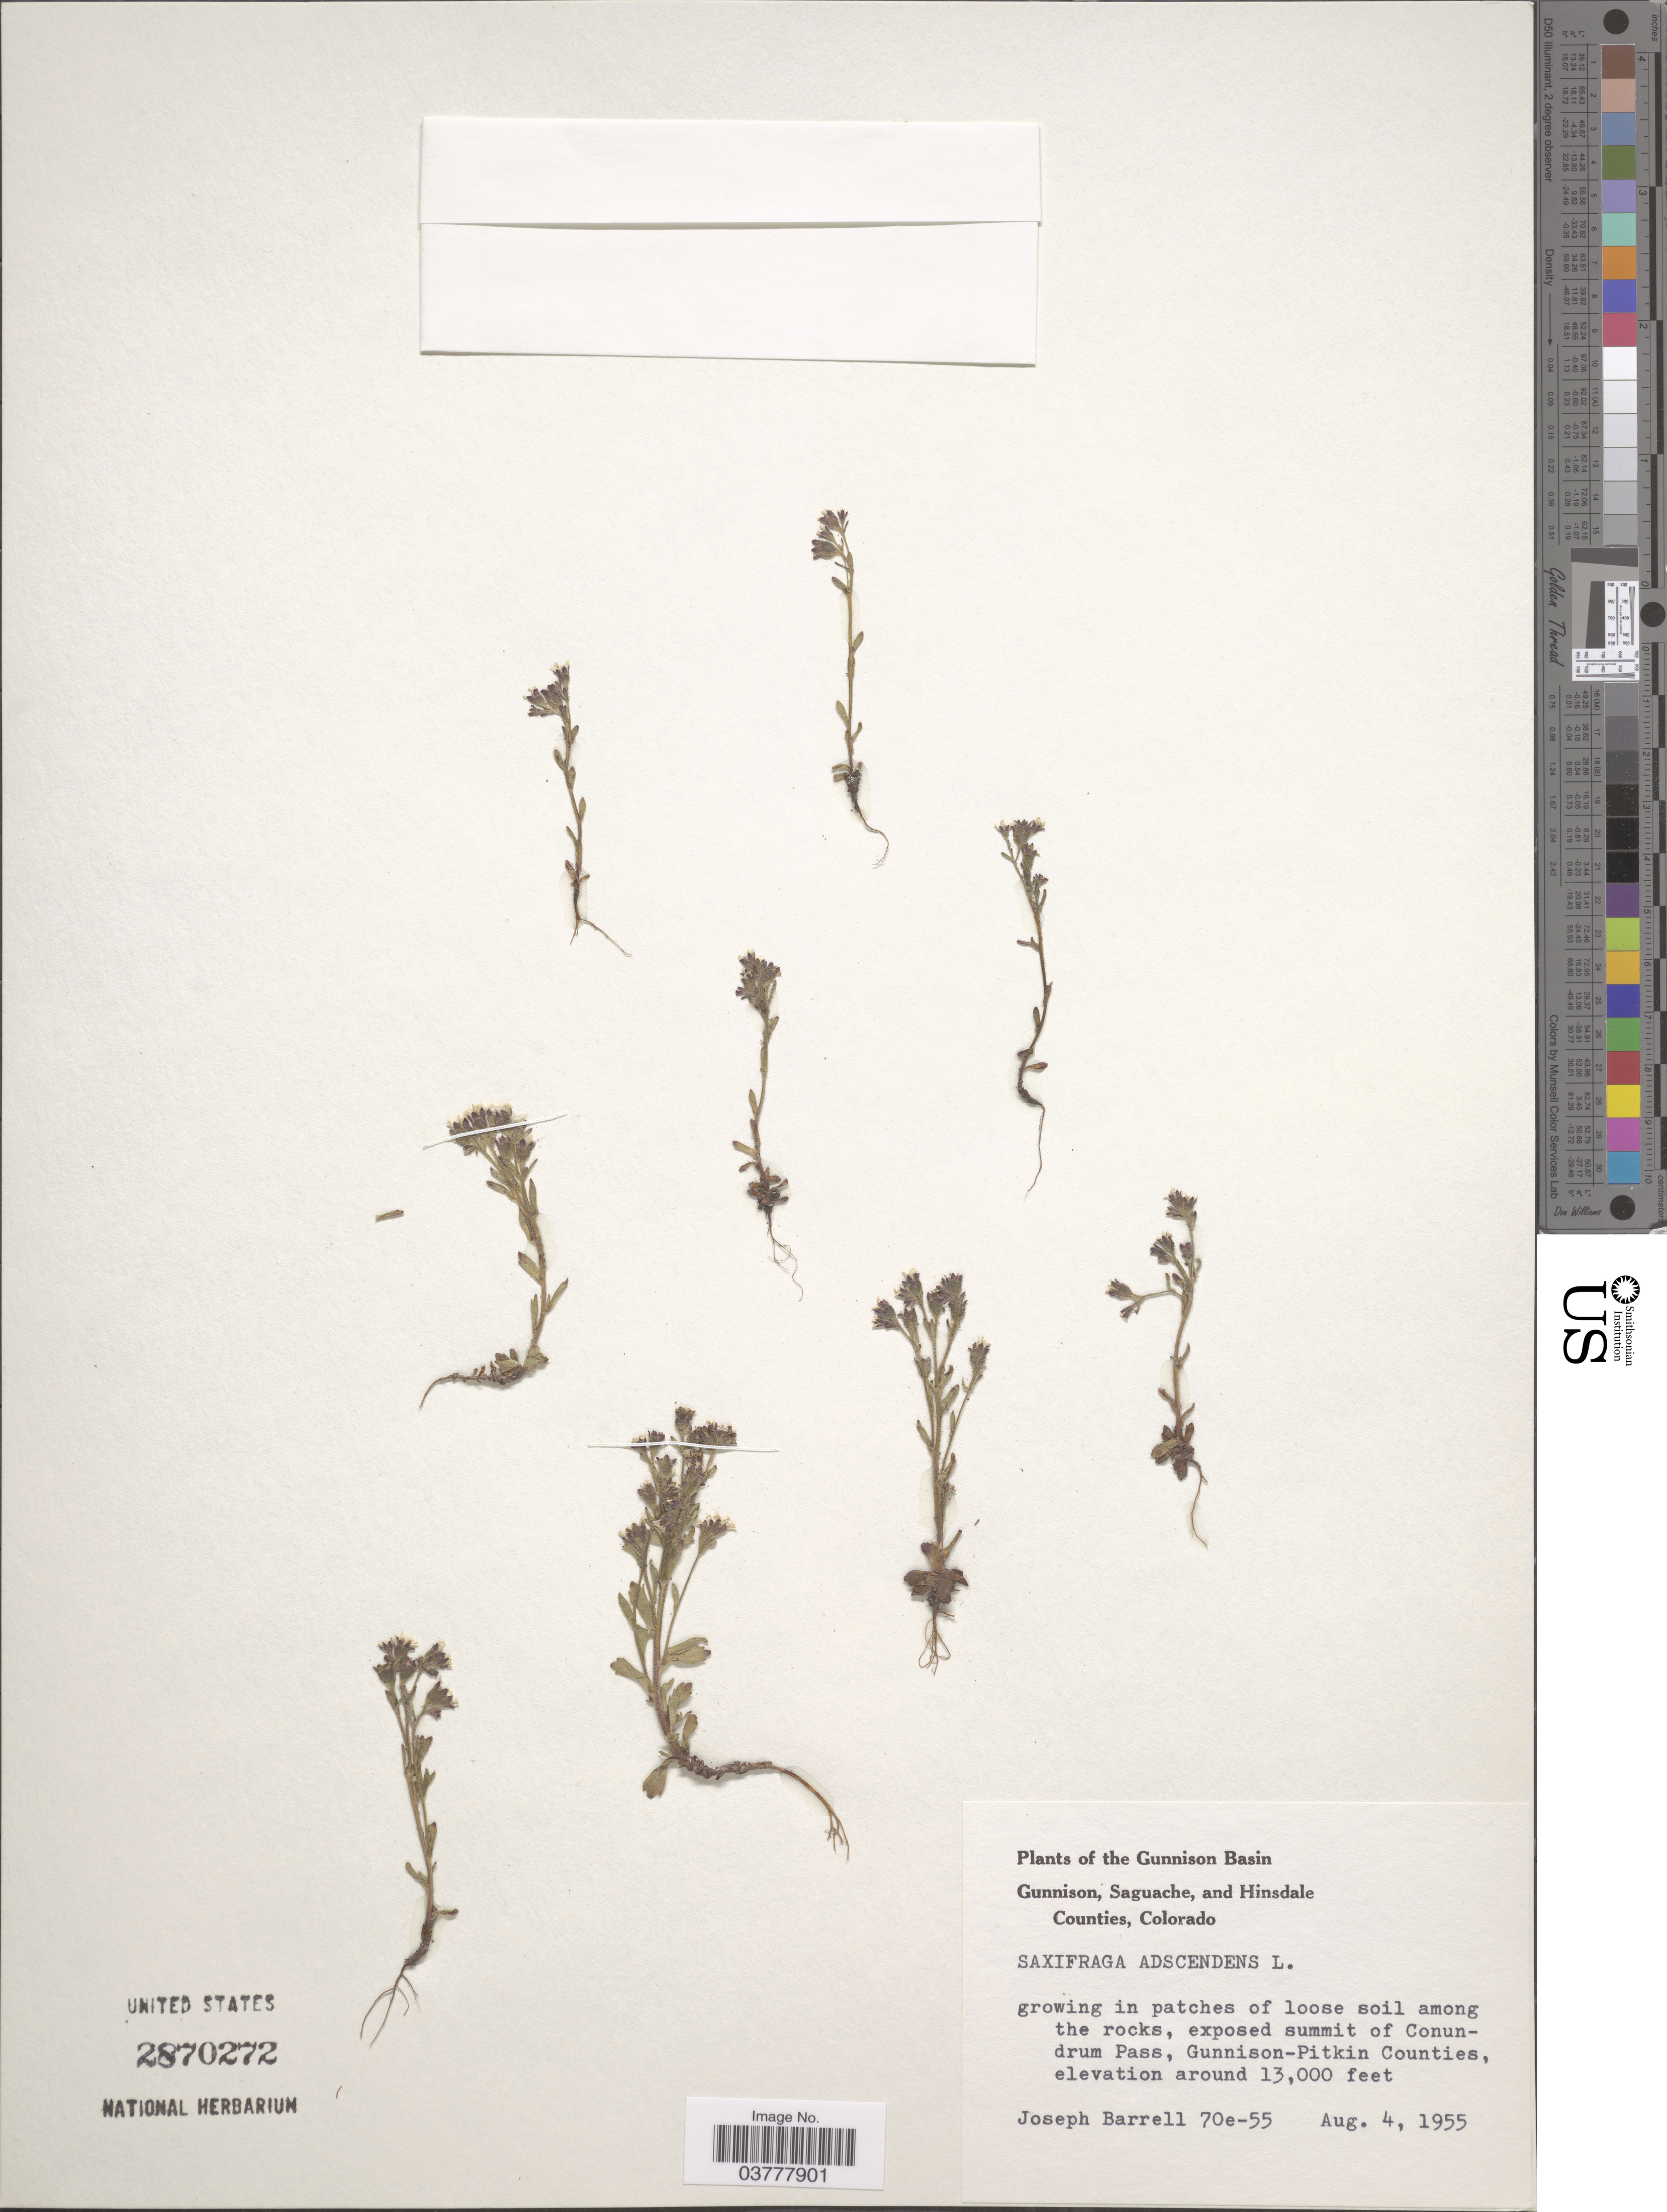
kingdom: Plantae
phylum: Tracheophyta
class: Magnoliopsida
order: Saxifragales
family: Saxifragaceae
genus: Saxifraga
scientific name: Saxifraga adscendens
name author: L.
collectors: J. Barrell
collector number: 70e-55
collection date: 1955-08-04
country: United States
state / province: Colorado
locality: The Gunnison Basin. Exposed summit of Conundrum Pass, Gunnison-Pitkin Counties.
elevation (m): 3962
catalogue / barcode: US 2870272